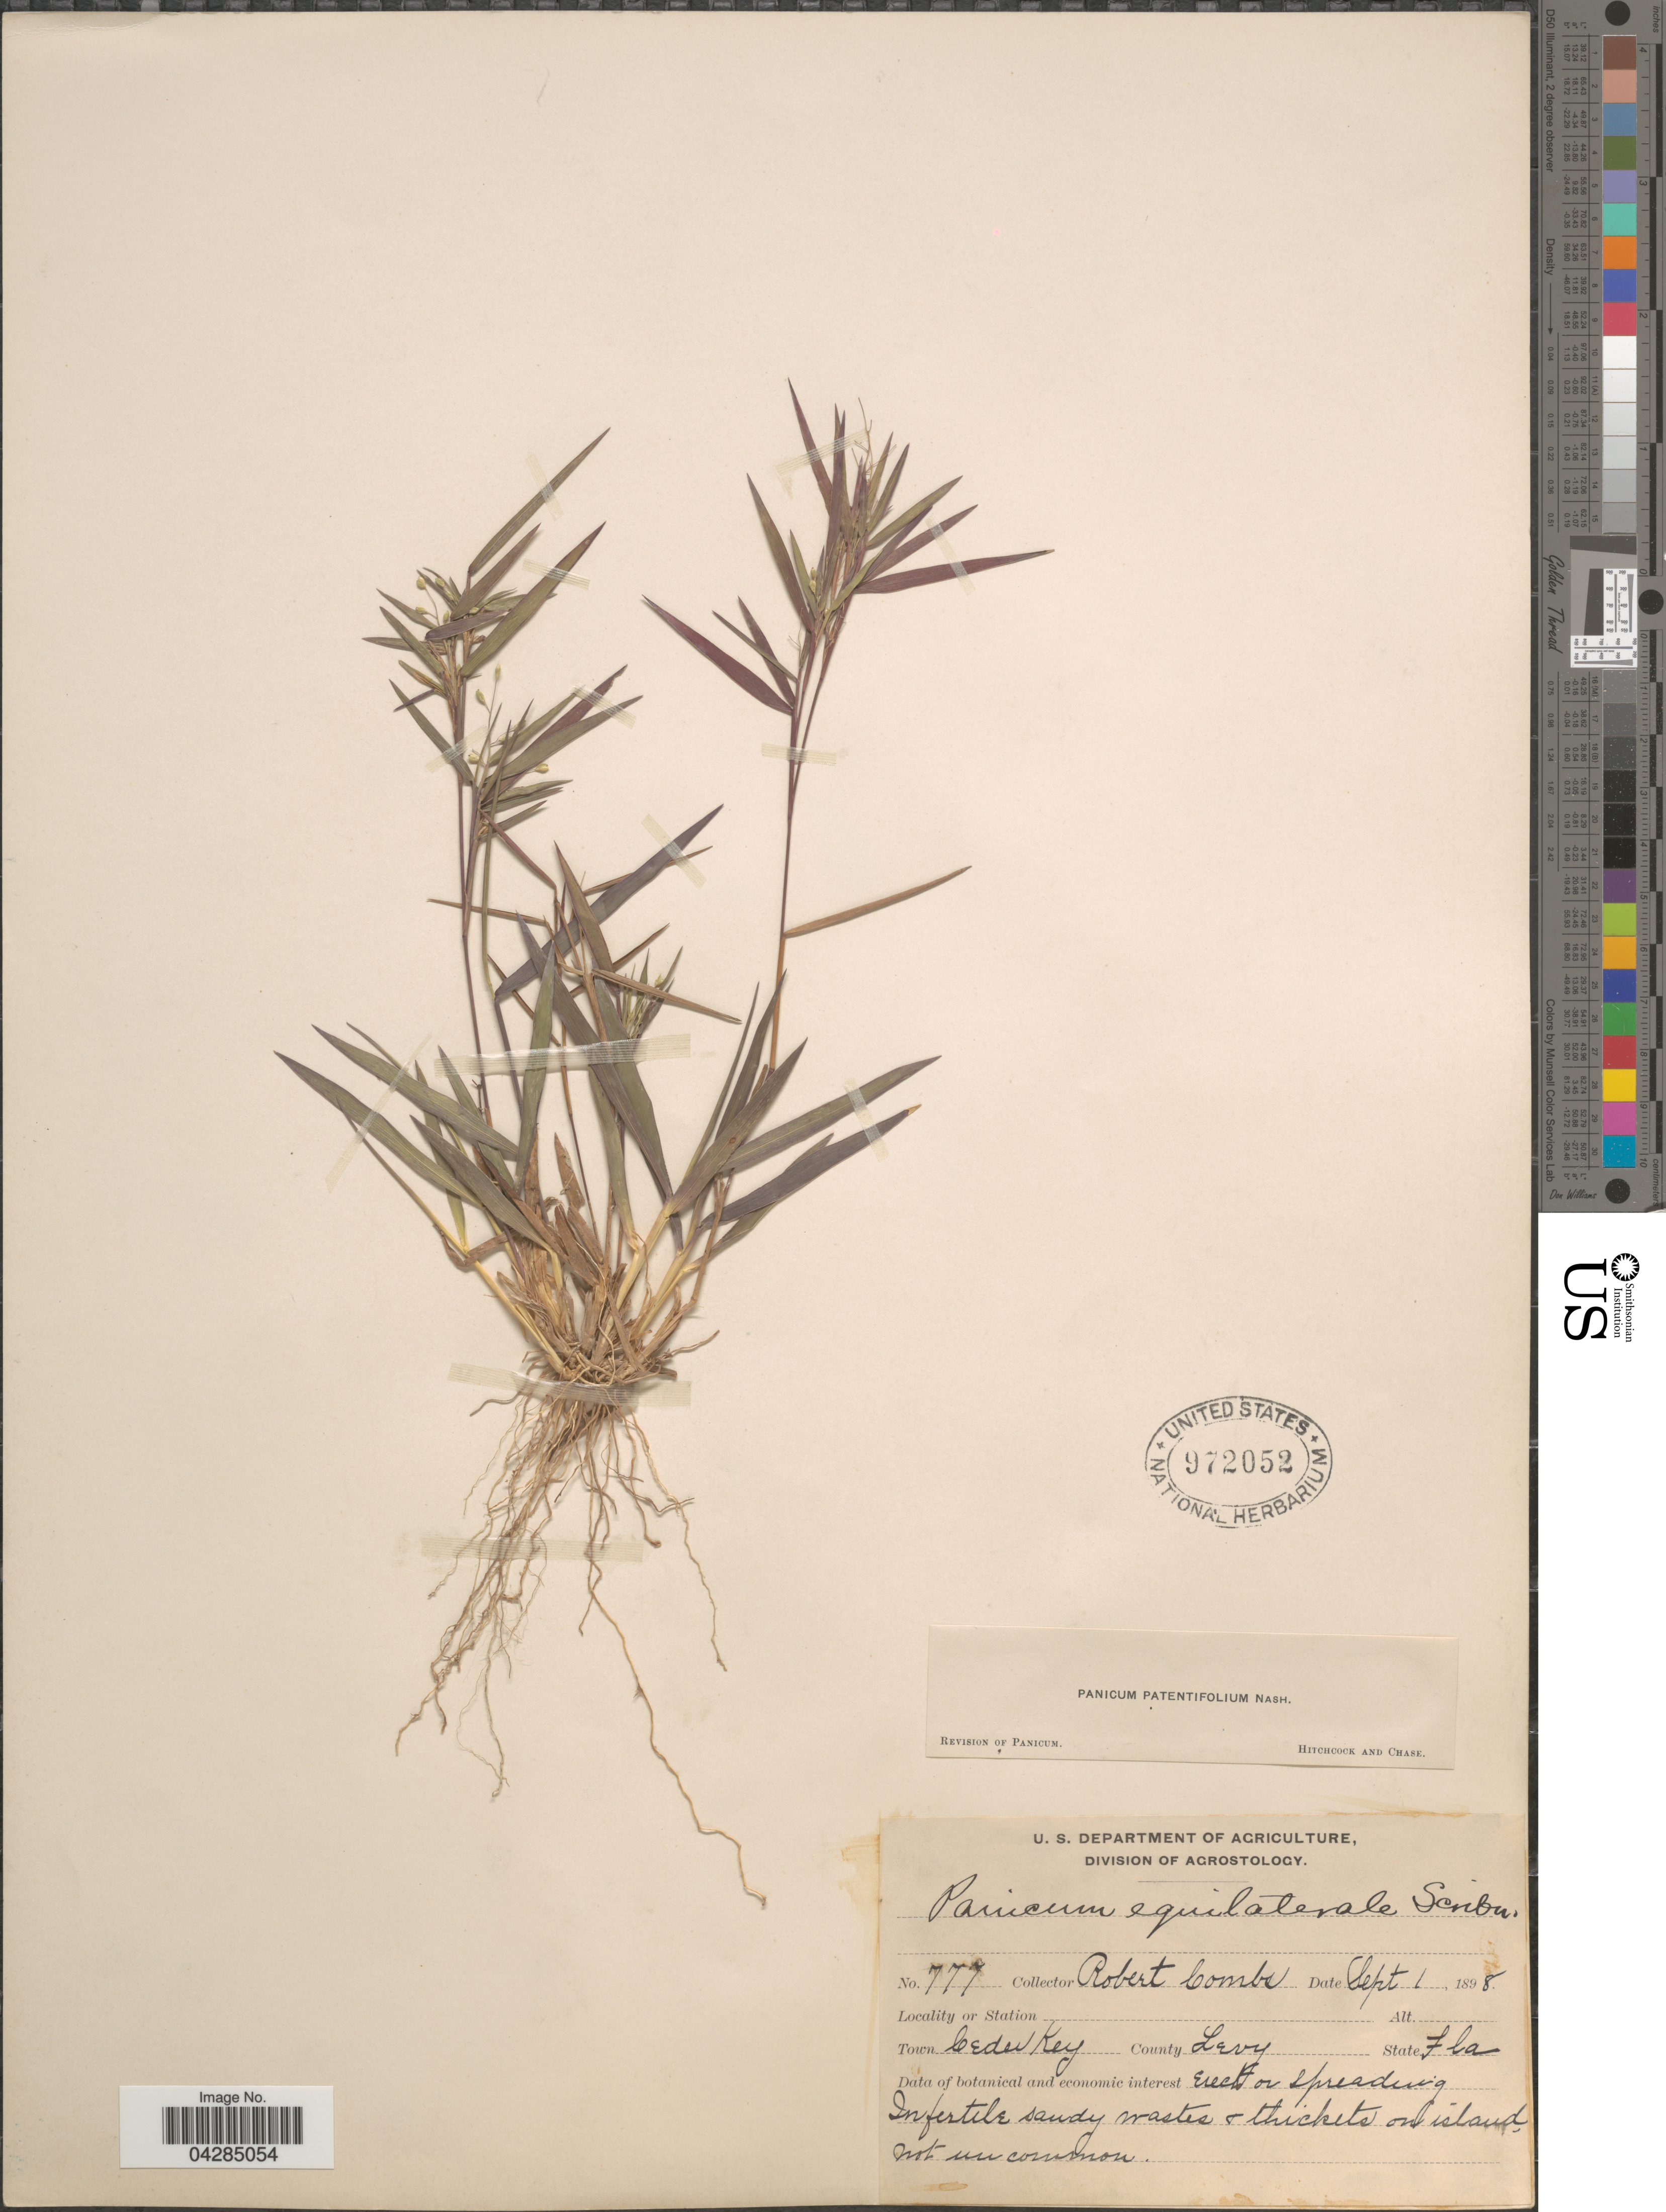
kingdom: Plantae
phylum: Tracheophyta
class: Liliopsida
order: Poales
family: Poaceae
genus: Dichanthelium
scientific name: Dichanthelium portoricense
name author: (Desv. ex Ham.) B.F. Hansen & Wunderlin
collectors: R. Combs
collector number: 777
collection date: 1898-09-01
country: United States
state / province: Florida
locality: Town Ceder Key. County Levy.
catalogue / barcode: US 972052